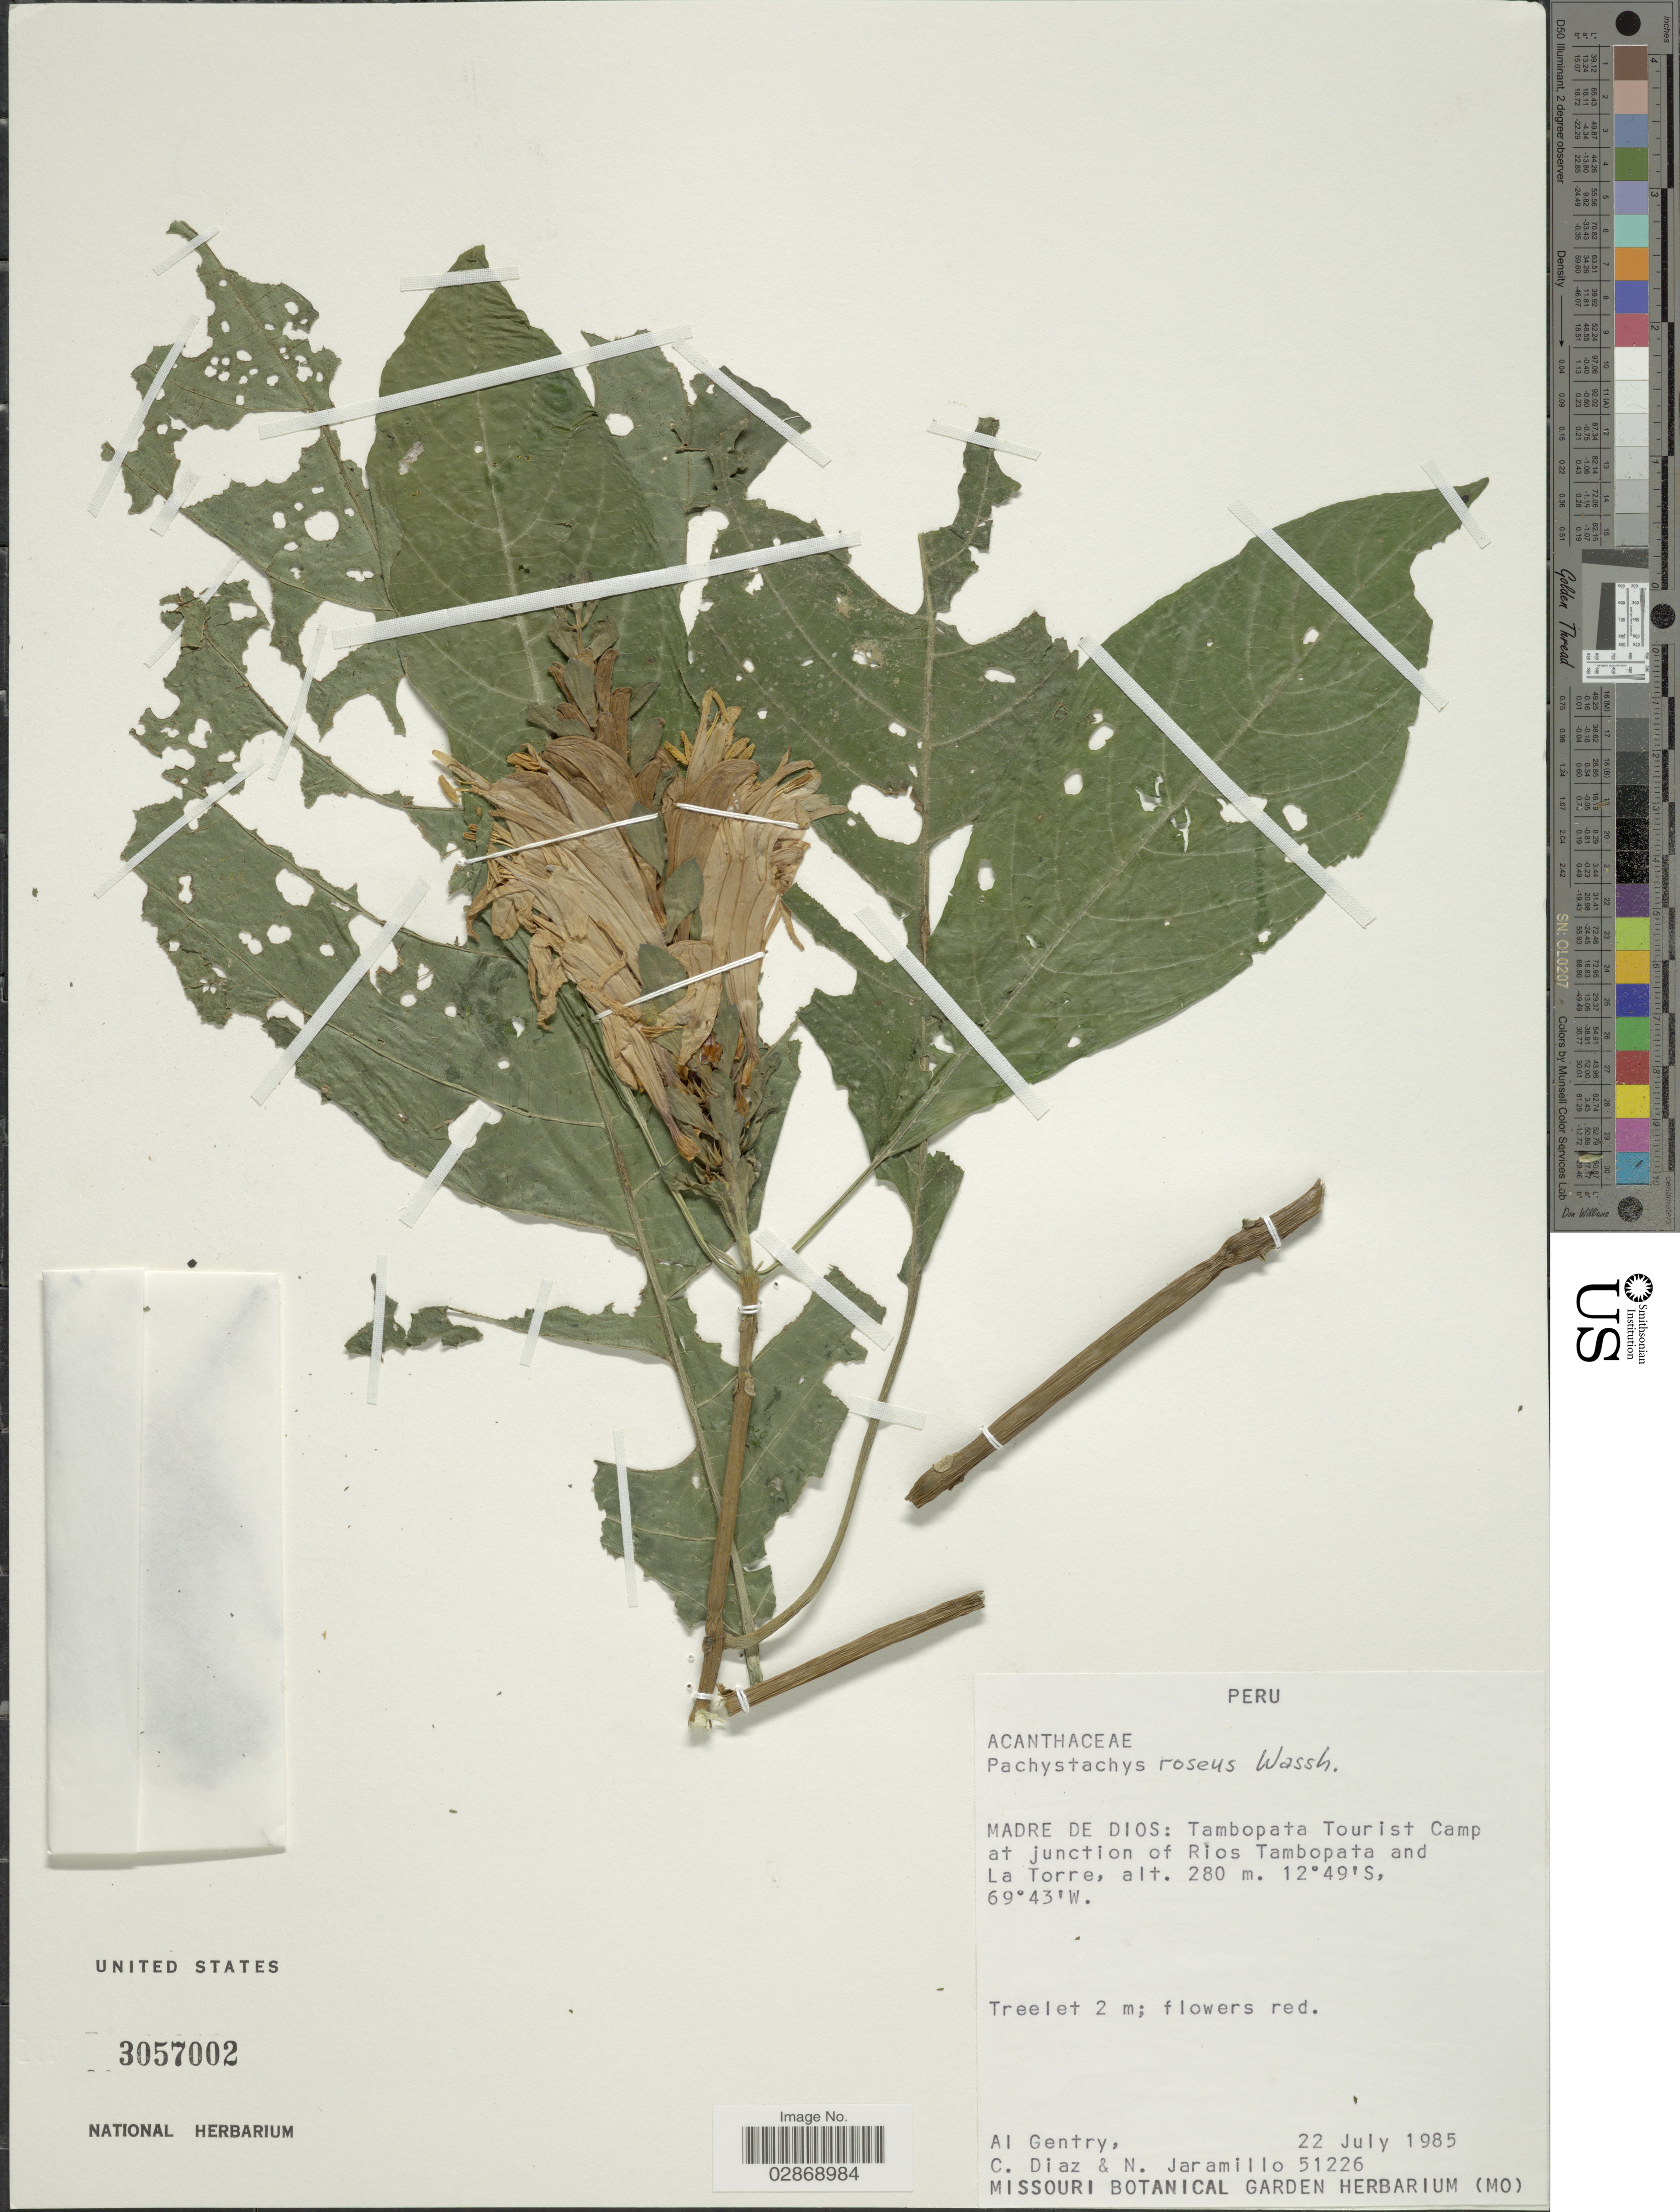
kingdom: Plantae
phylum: Tracheophyta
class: Magnoliopsida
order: Lamiales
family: Acanthaceae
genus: Pachystachys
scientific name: Pachystachys ossolae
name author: Wassh.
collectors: A. H. Gentry, C. Díaz & N. Jaramillo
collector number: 51226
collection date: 1985-07-22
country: Peru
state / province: Madre de Dios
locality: Tambopata Tourist Camp at junction of Rios Tambopata and La Torre.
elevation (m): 280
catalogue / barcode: US 3057002